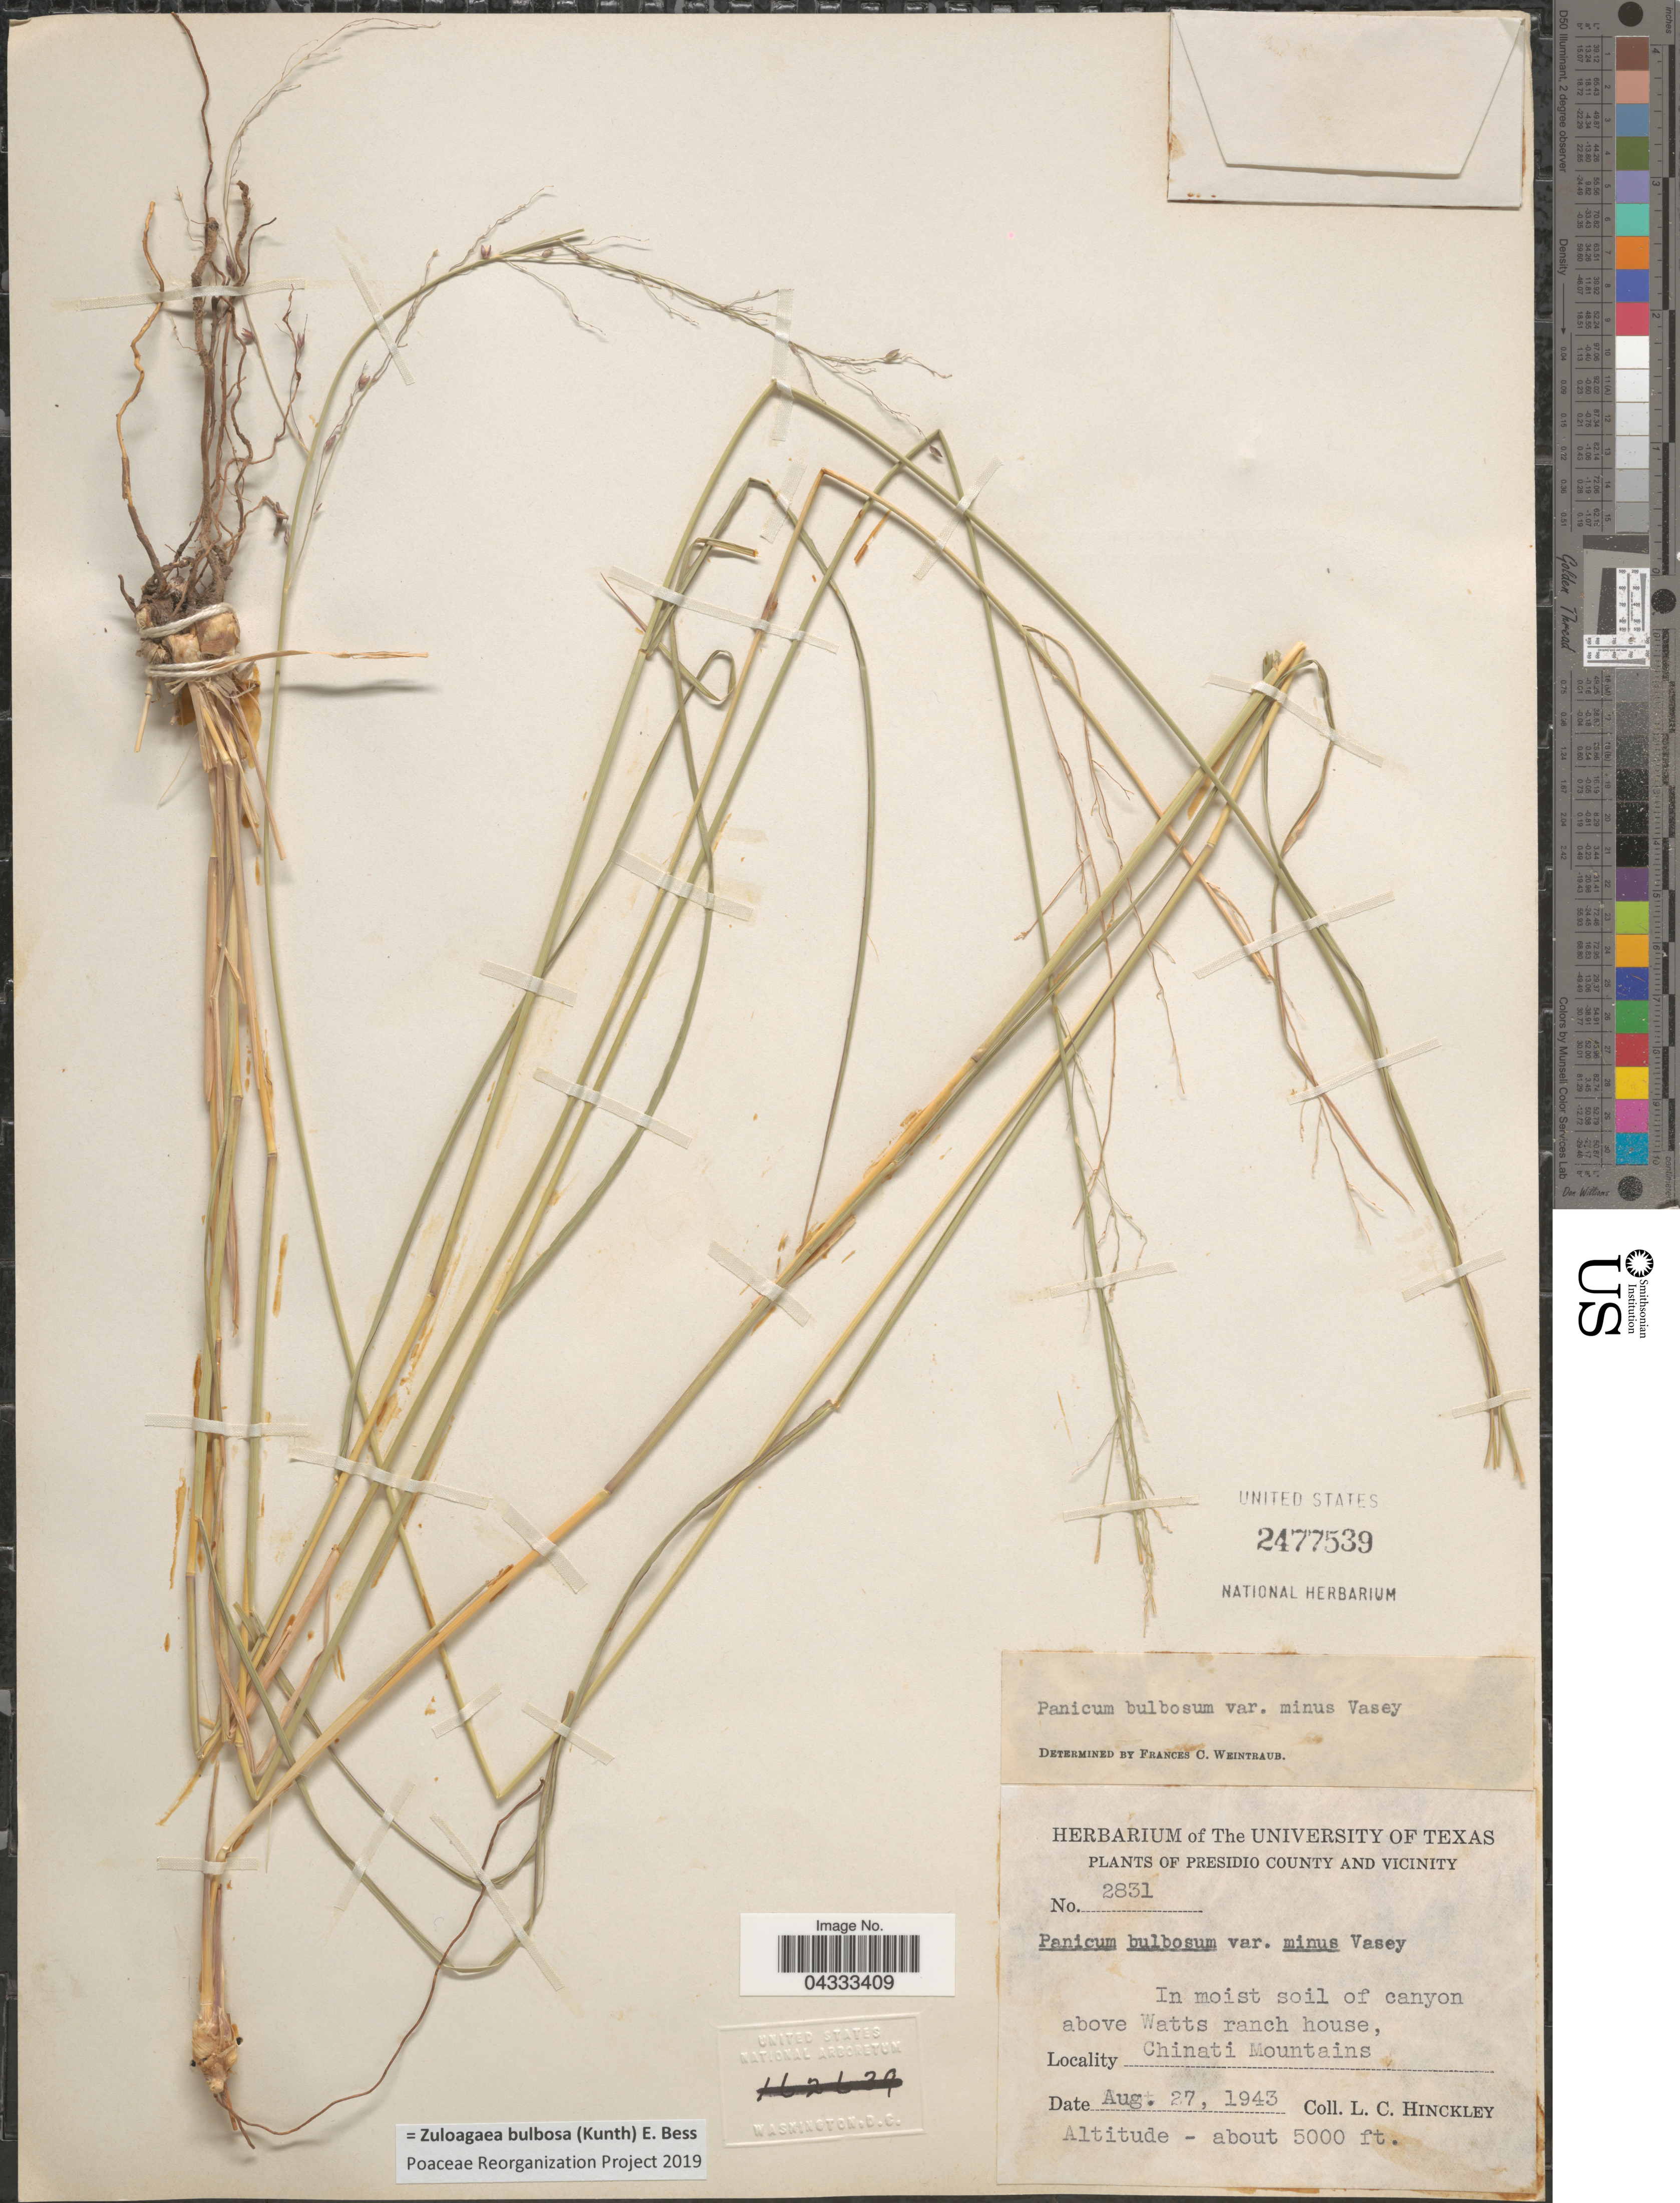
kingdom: Plantae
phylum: Tracheophyta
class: Liliopsida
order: Poales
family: Poaceae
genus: Zuloagaea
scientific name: Zuloagaea bulbosa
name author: (Kunth) E. Bess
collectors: L. Hinckley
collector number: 2831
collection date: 1943-08-27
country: United States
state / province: Texas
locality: Presido County and Vicinity. In moist soil of canyon above Watts ranch house, Chinati Mountains.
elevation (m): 1524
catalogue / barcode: US 2477539